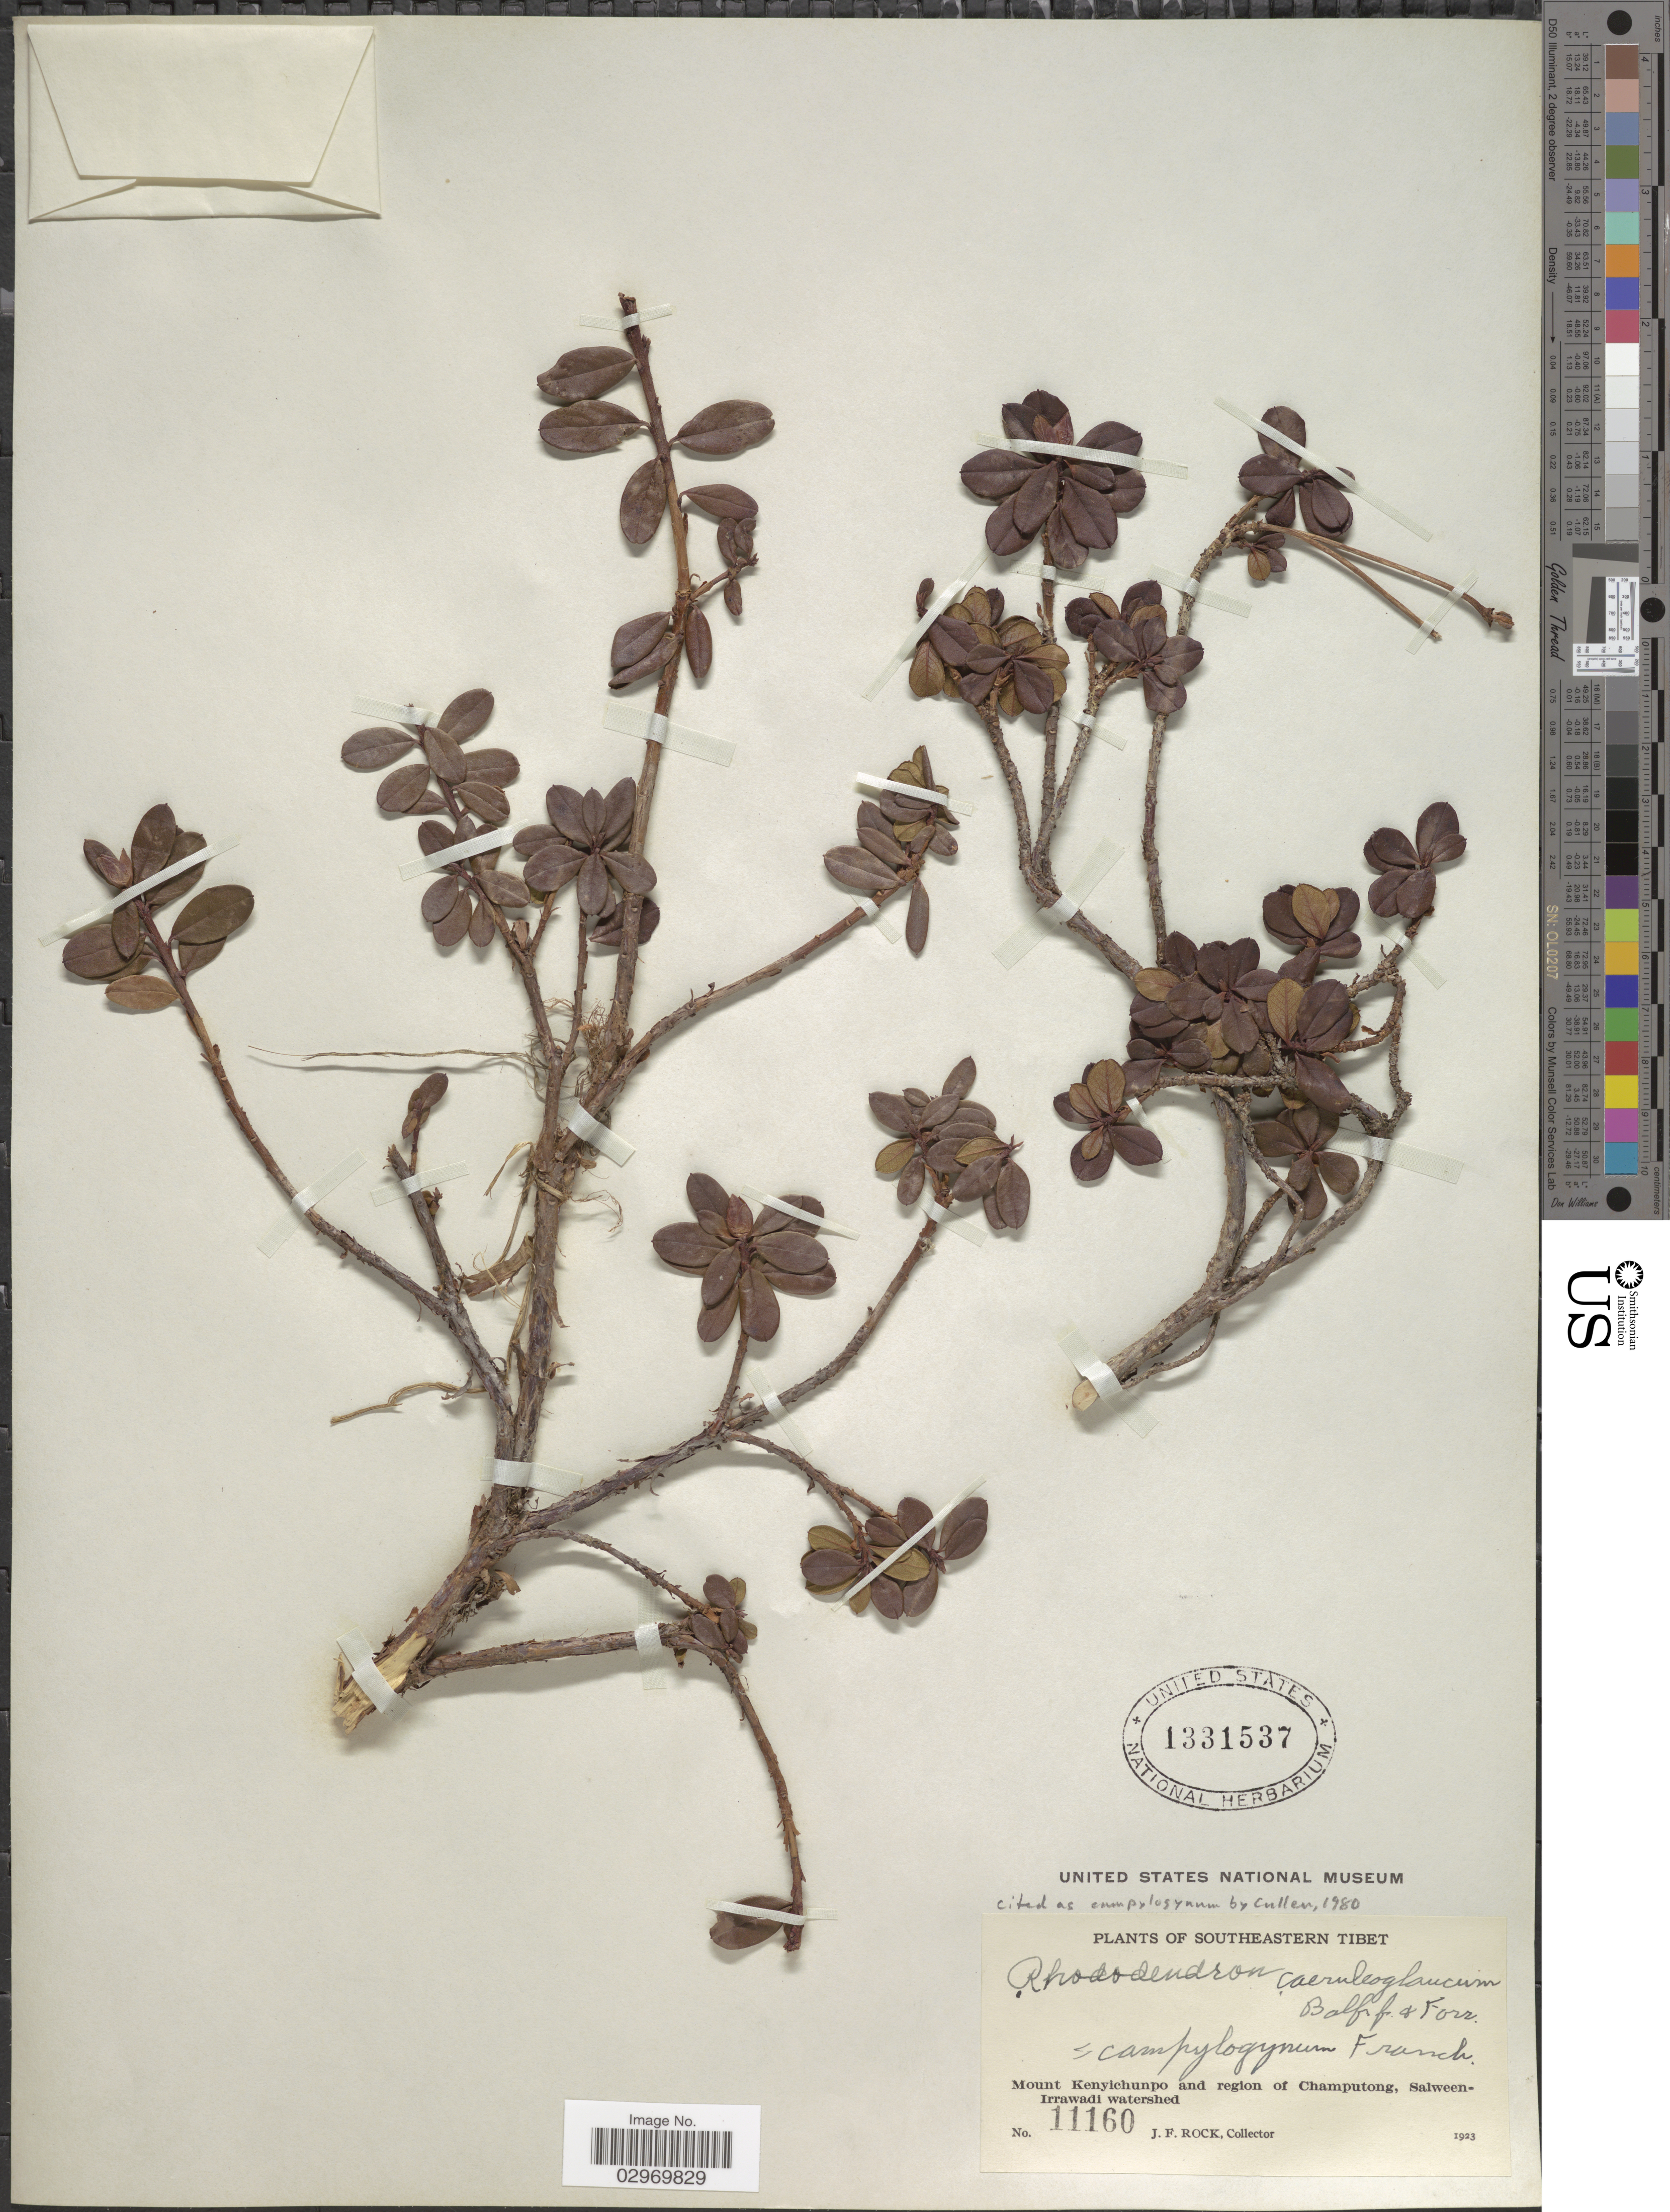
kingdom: Plantae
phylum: Tracheophyta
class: Magnoliopsida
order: Ericales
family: Ericaceae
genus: Rhododendron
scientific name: Rhododendron campylogynum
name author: Franch.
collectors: J. Rock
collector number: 11160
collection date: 1923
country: China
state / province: Xizang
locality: Southeastern Tibet, Mount Kenyichunpo and region of Champutong, Salween-Irrawadi watershed.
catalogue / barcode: US 1331537